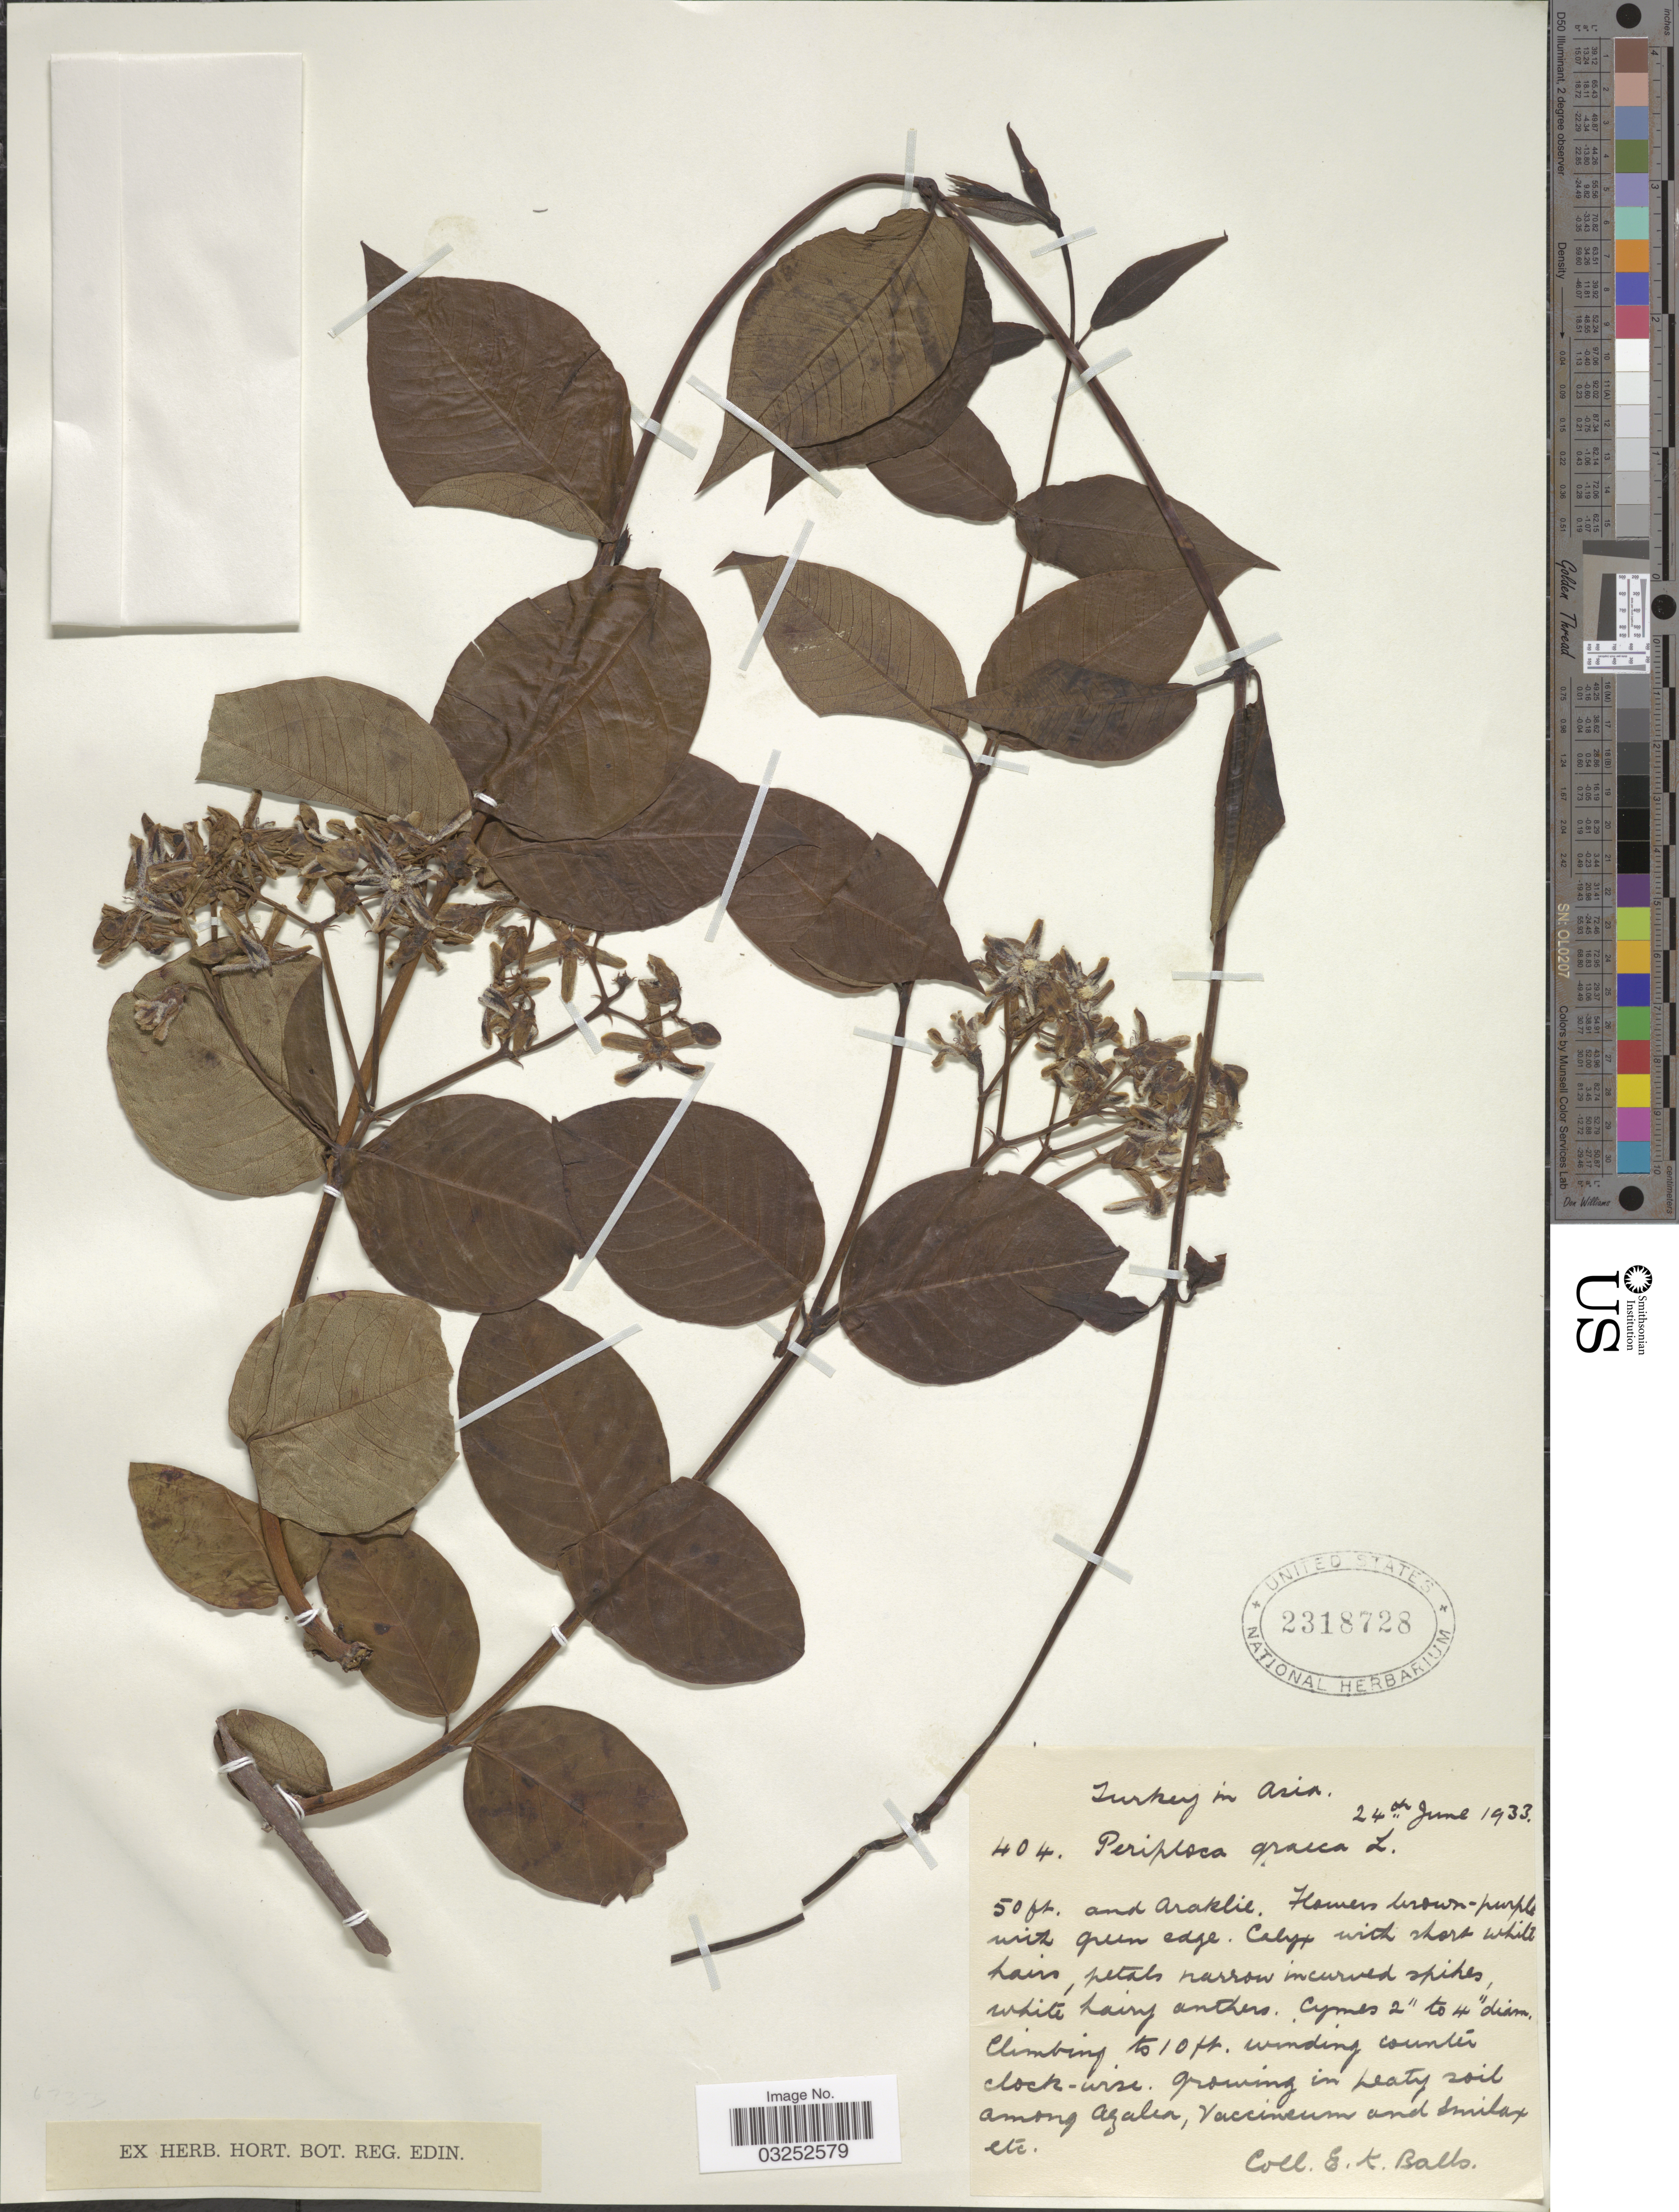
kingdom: Plantae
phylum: Tracheophyta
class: Magnoliopsida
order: Gentianales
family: Apocynaceae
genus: Periploca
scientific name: Periploca graeca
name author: L.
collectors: E. K. Balls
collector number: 404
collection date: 1933-06-24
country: Turkey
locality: Turkey in Asia. Araklie.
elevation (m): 15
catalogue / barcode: US 2318728